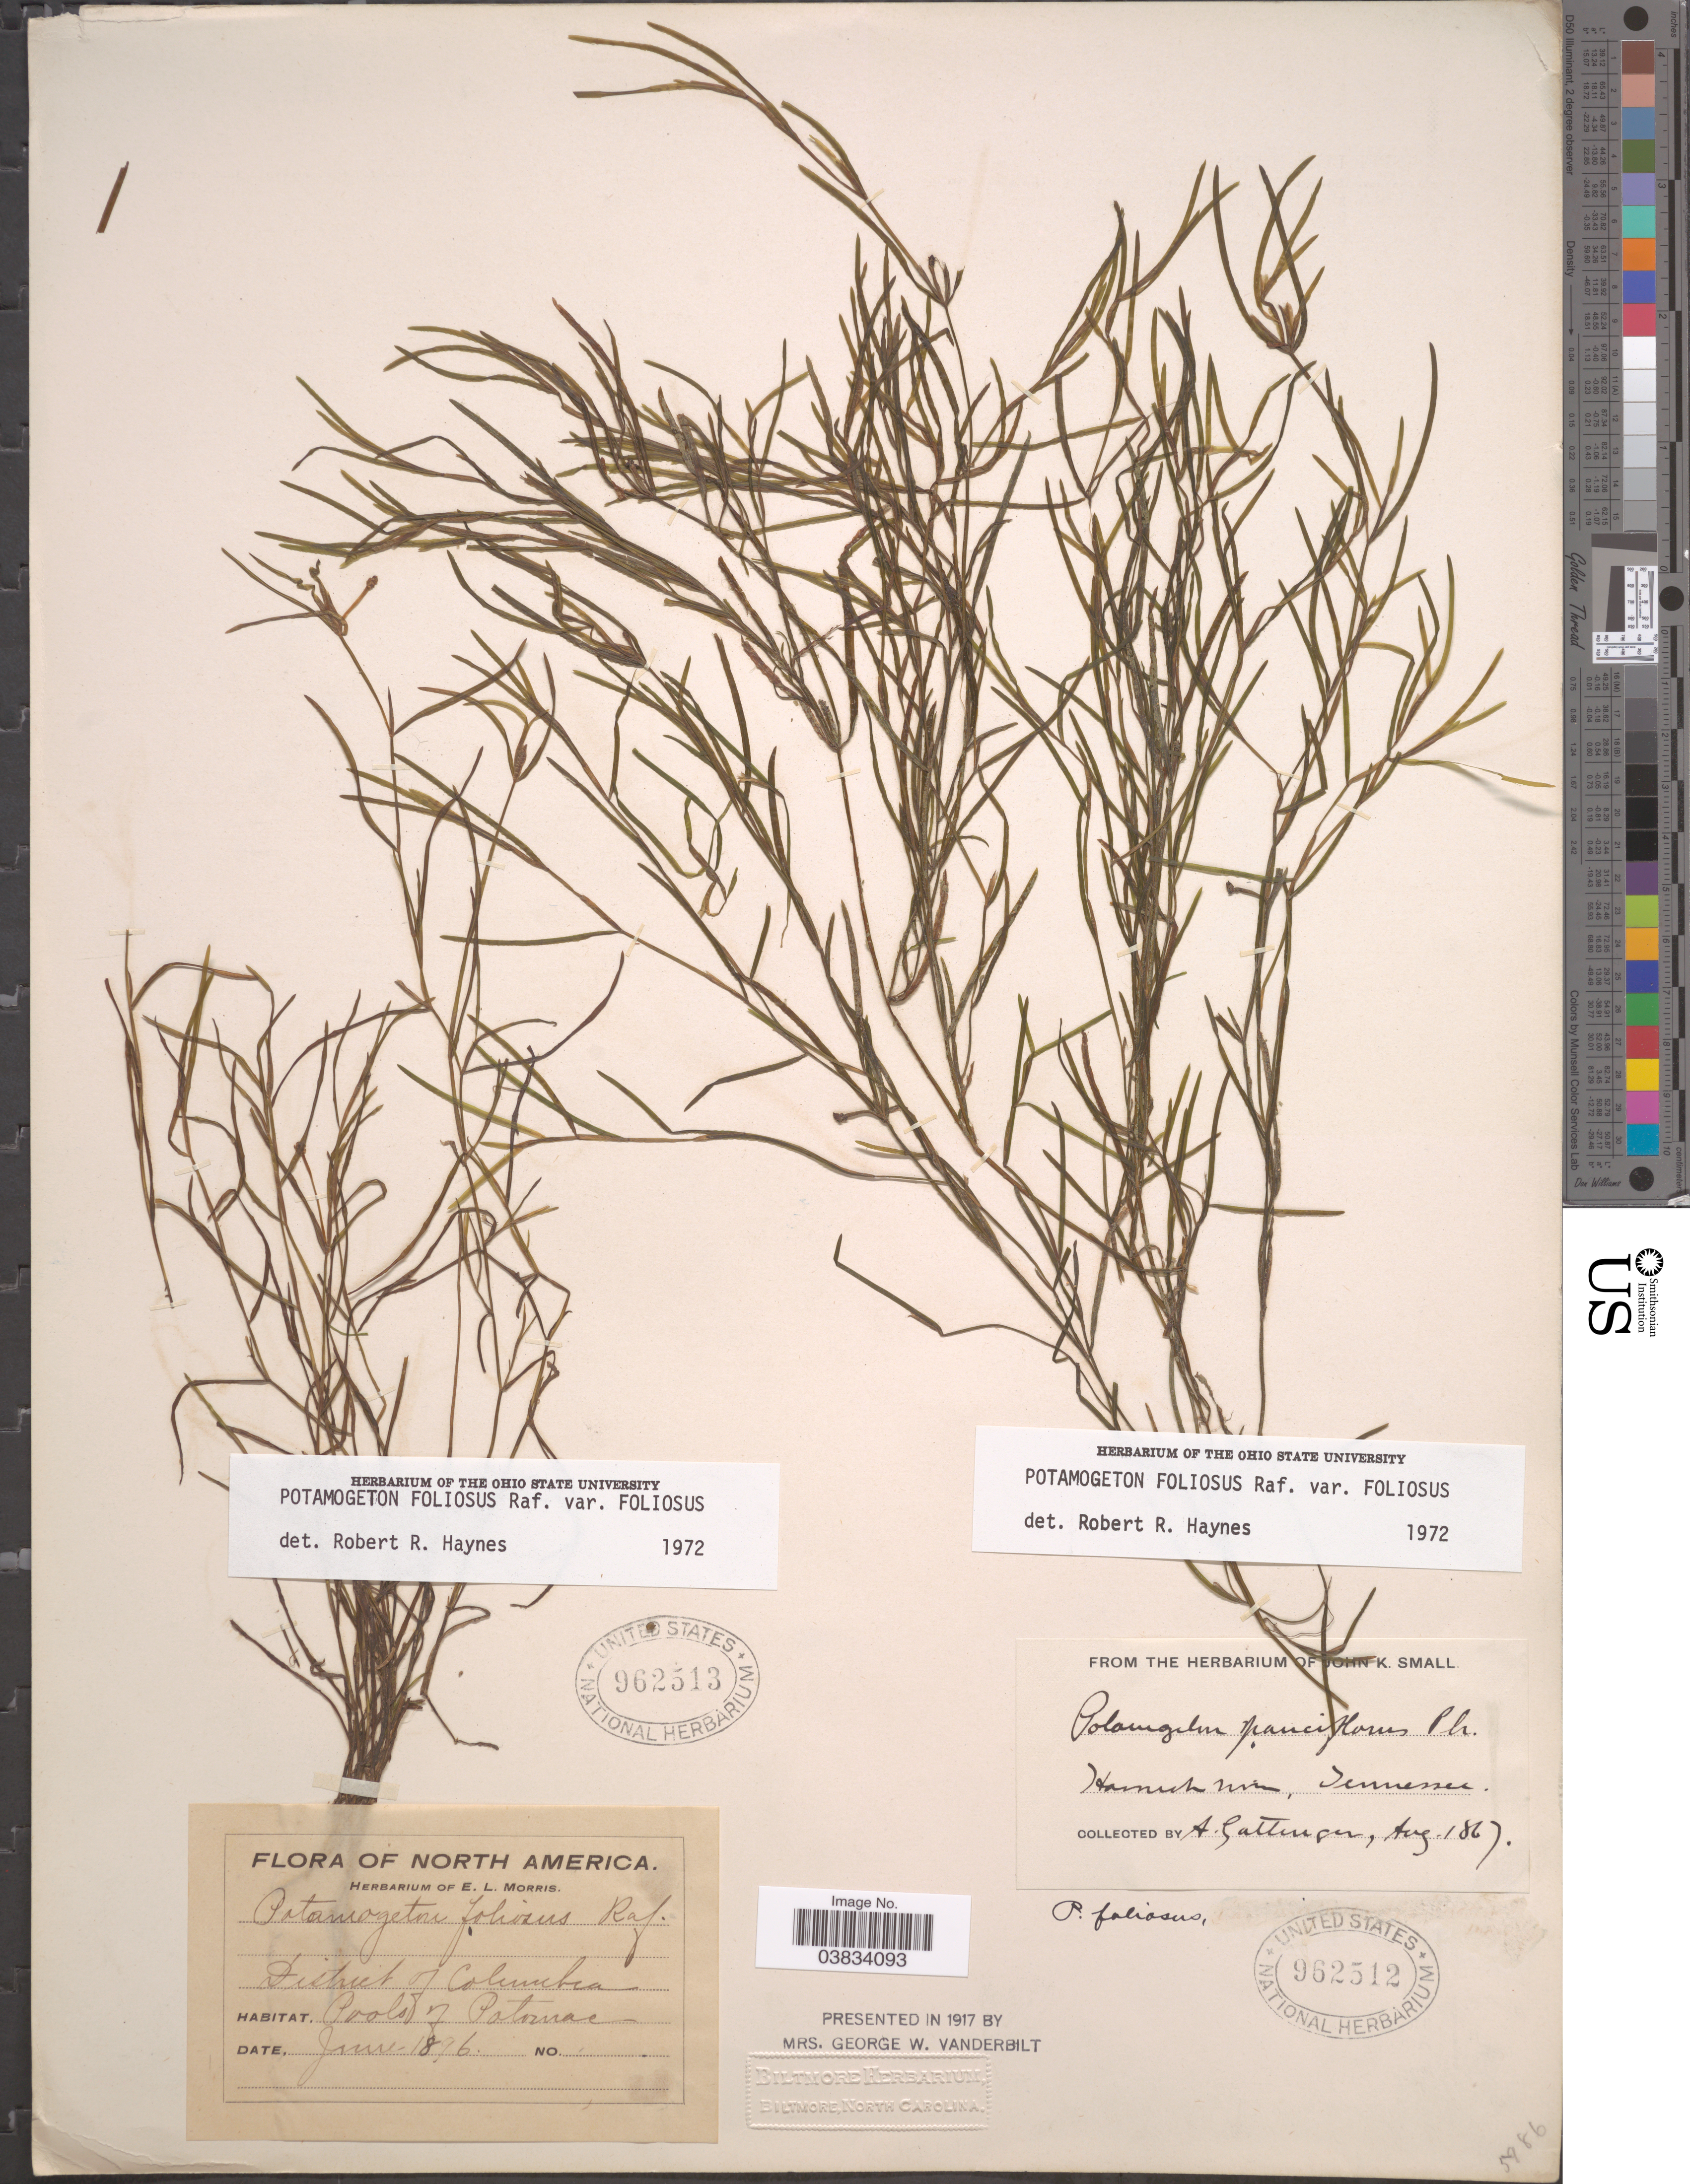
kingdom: Plantae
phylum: Tracheophyta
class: Liliopsida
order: Alismatales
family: Potamogetonaceae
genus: Potamogeton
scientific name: Potamogeton foliosus var. foliosus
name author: Raf.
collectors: ex herb. E.L. Morris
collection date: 1896-06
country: United States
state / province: District of Columbia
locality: Pools of Potomac.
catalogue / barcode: US 962513